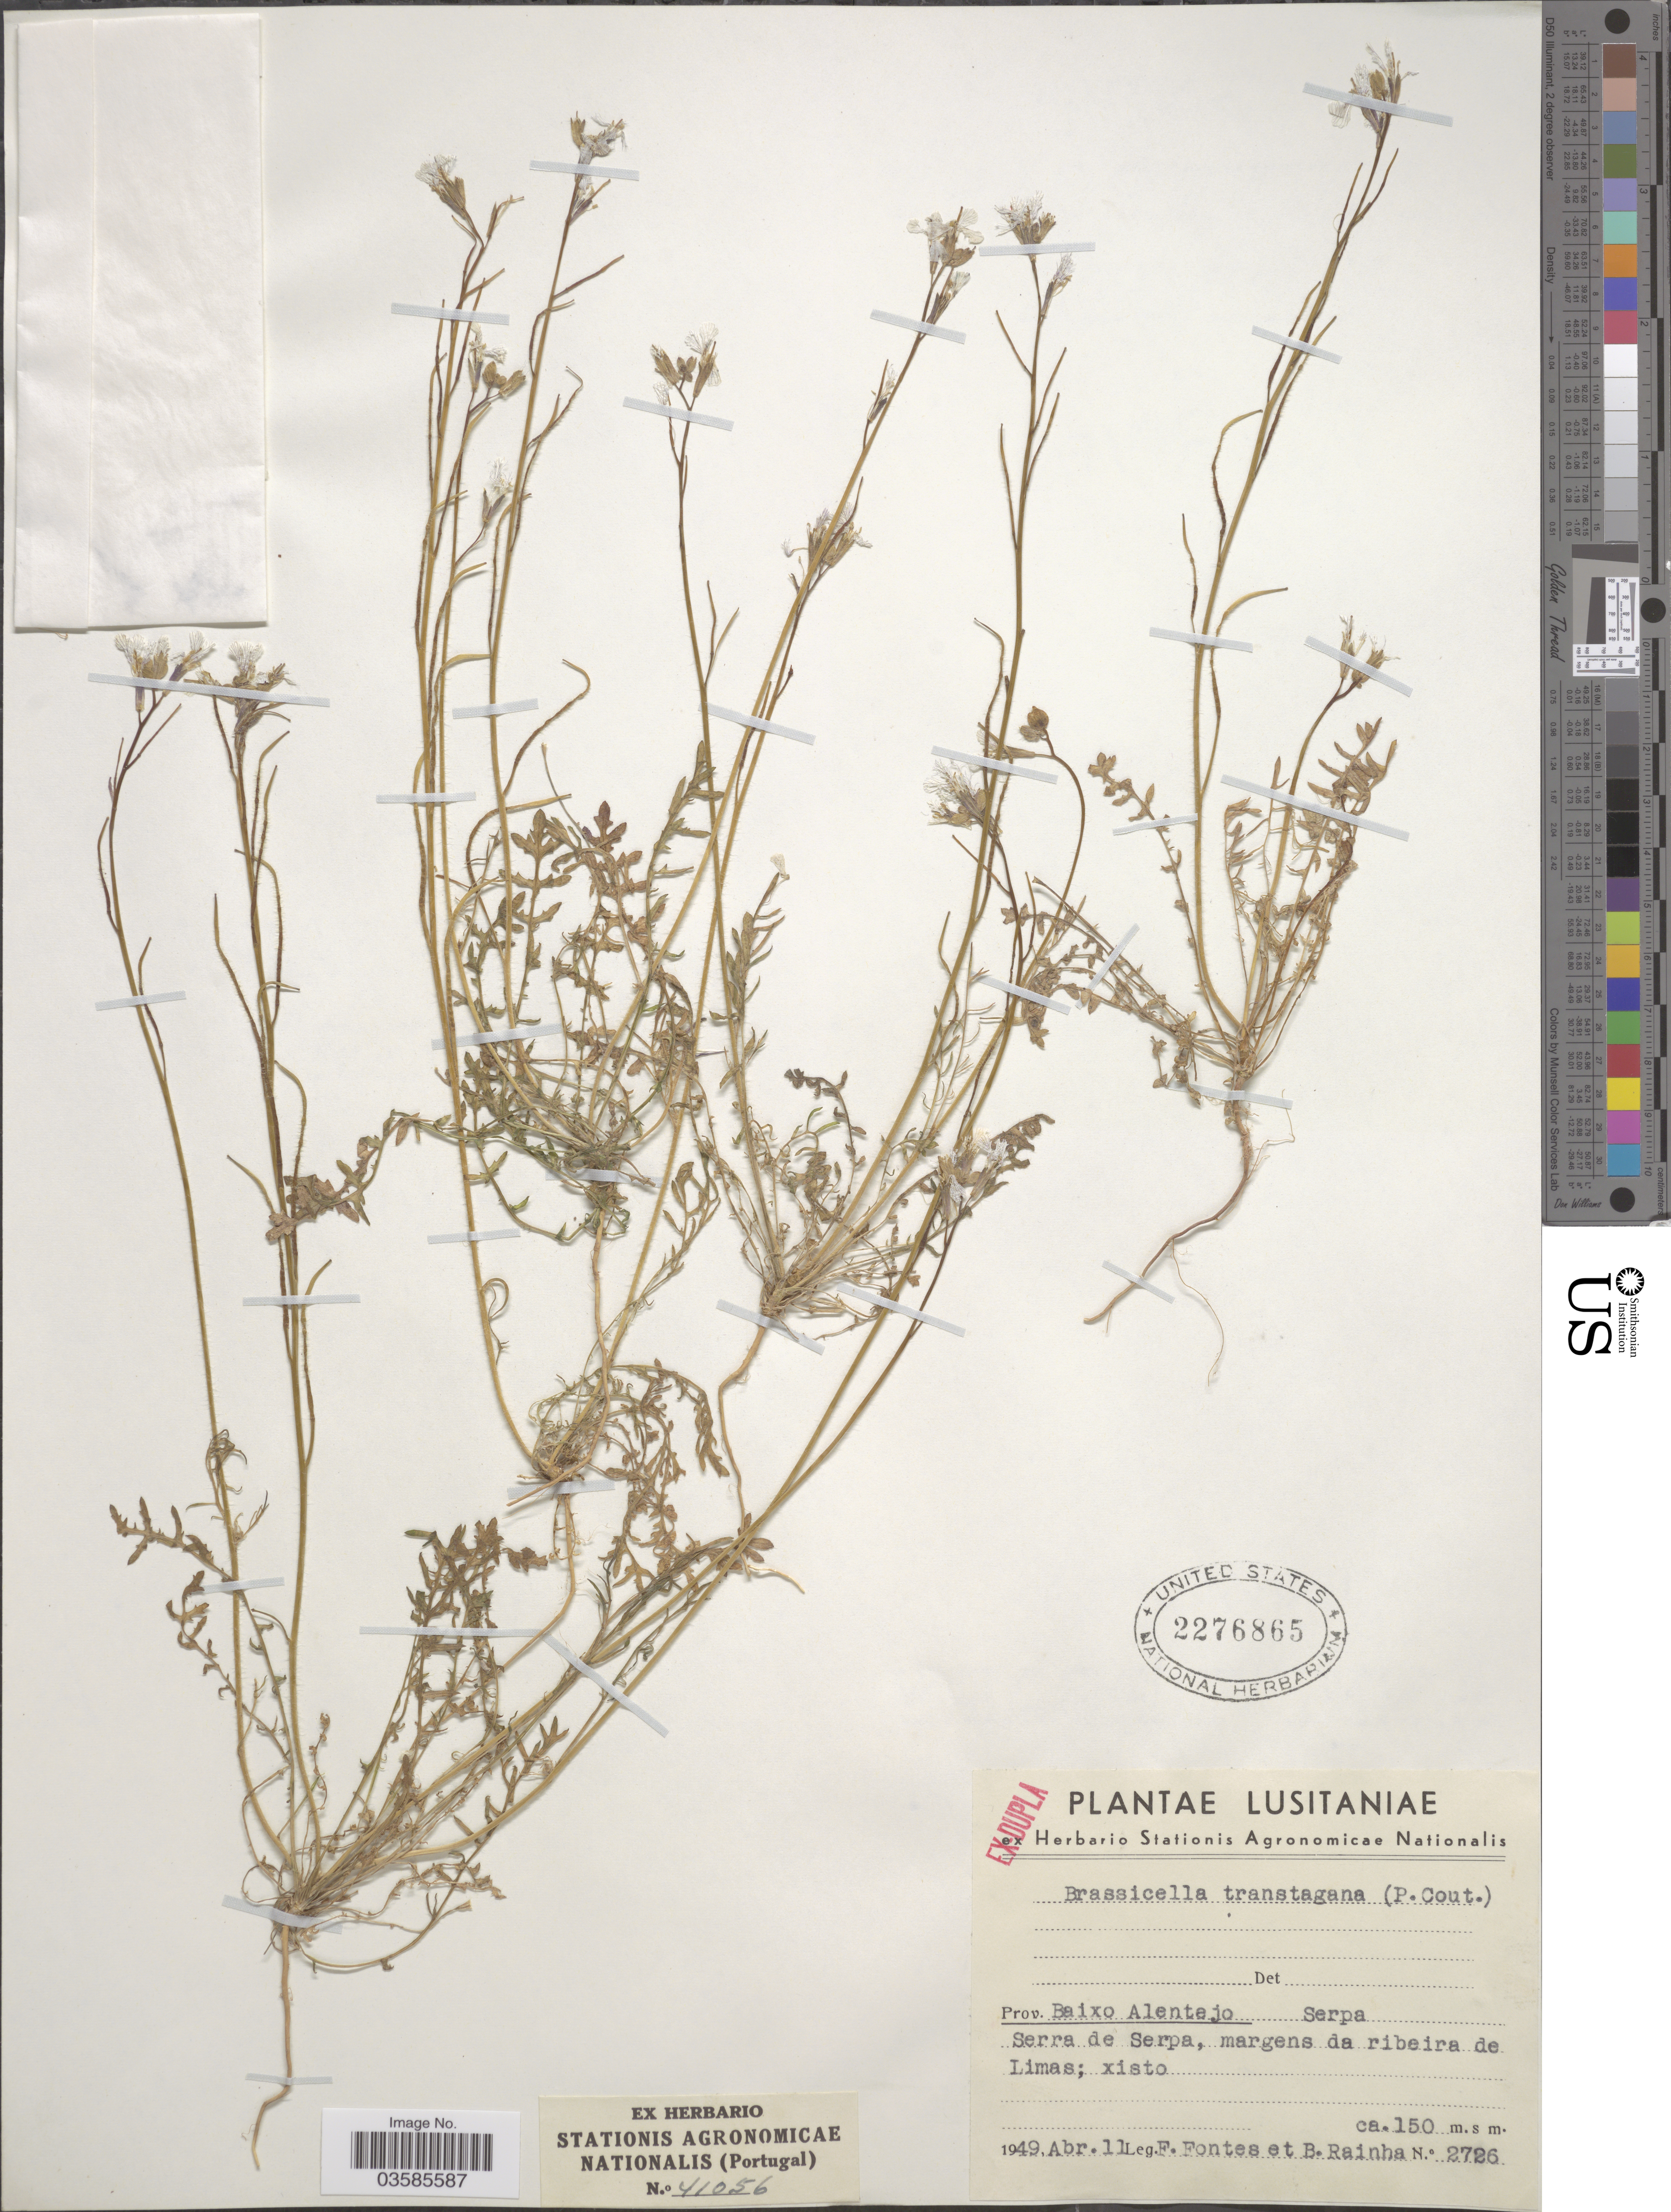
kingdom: Plantae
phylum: Tracheophyta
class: Magnoliopsida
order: Brassicales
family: Brassicaceae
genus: Brassica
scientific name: Brassica transtagana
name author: (A.P. Cout.)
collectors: Fontes, F. & B. Rainha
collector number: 2726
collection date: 1949-04-11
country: Portugal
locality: Lusitaniae; Prov. Baixo Alentejo, Serpa, Serra de Serpa, margens da ribeira de Limas; xisto.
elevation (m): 150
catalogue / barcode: US 2276865